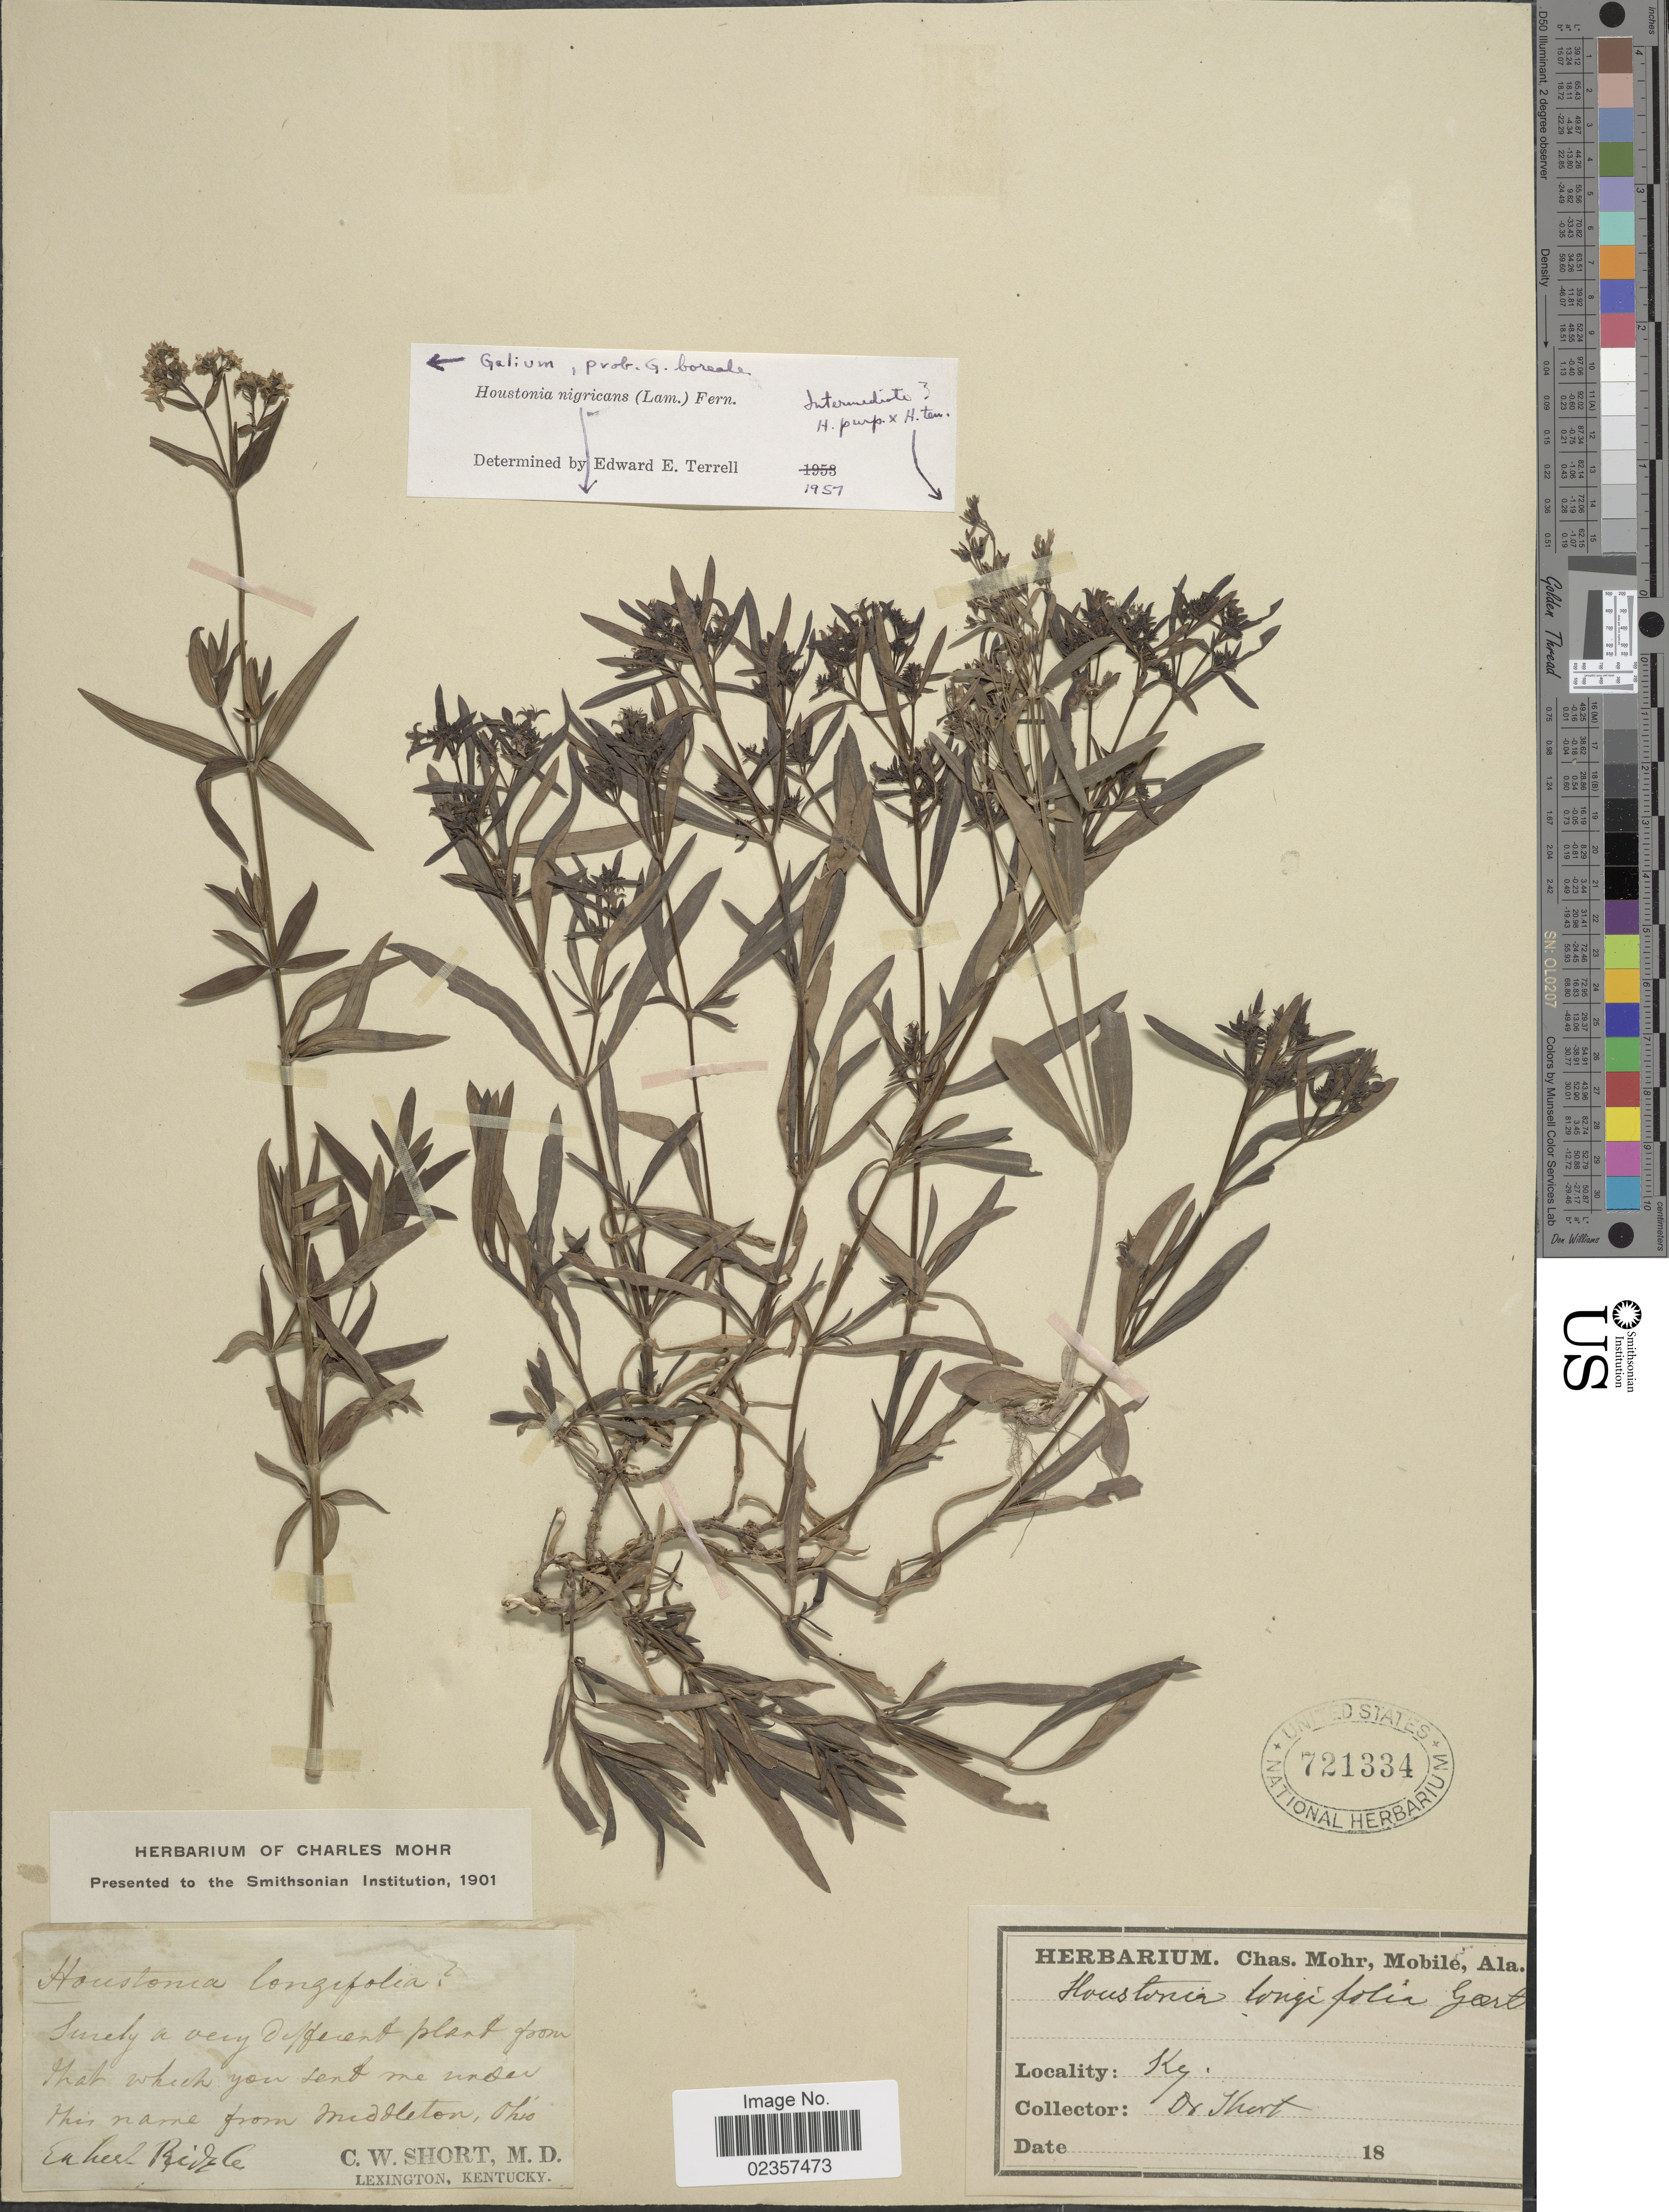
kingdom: Plantae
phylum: Tracheophyta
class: Magnoliopsida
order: Gentianales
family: Rubiaceae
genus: Houstonia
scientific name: Houstonia nigricans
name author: (Lam.) Fernald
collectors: C. W. Short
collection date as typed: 18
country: United States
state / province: Kentucky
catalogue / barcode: US 721334